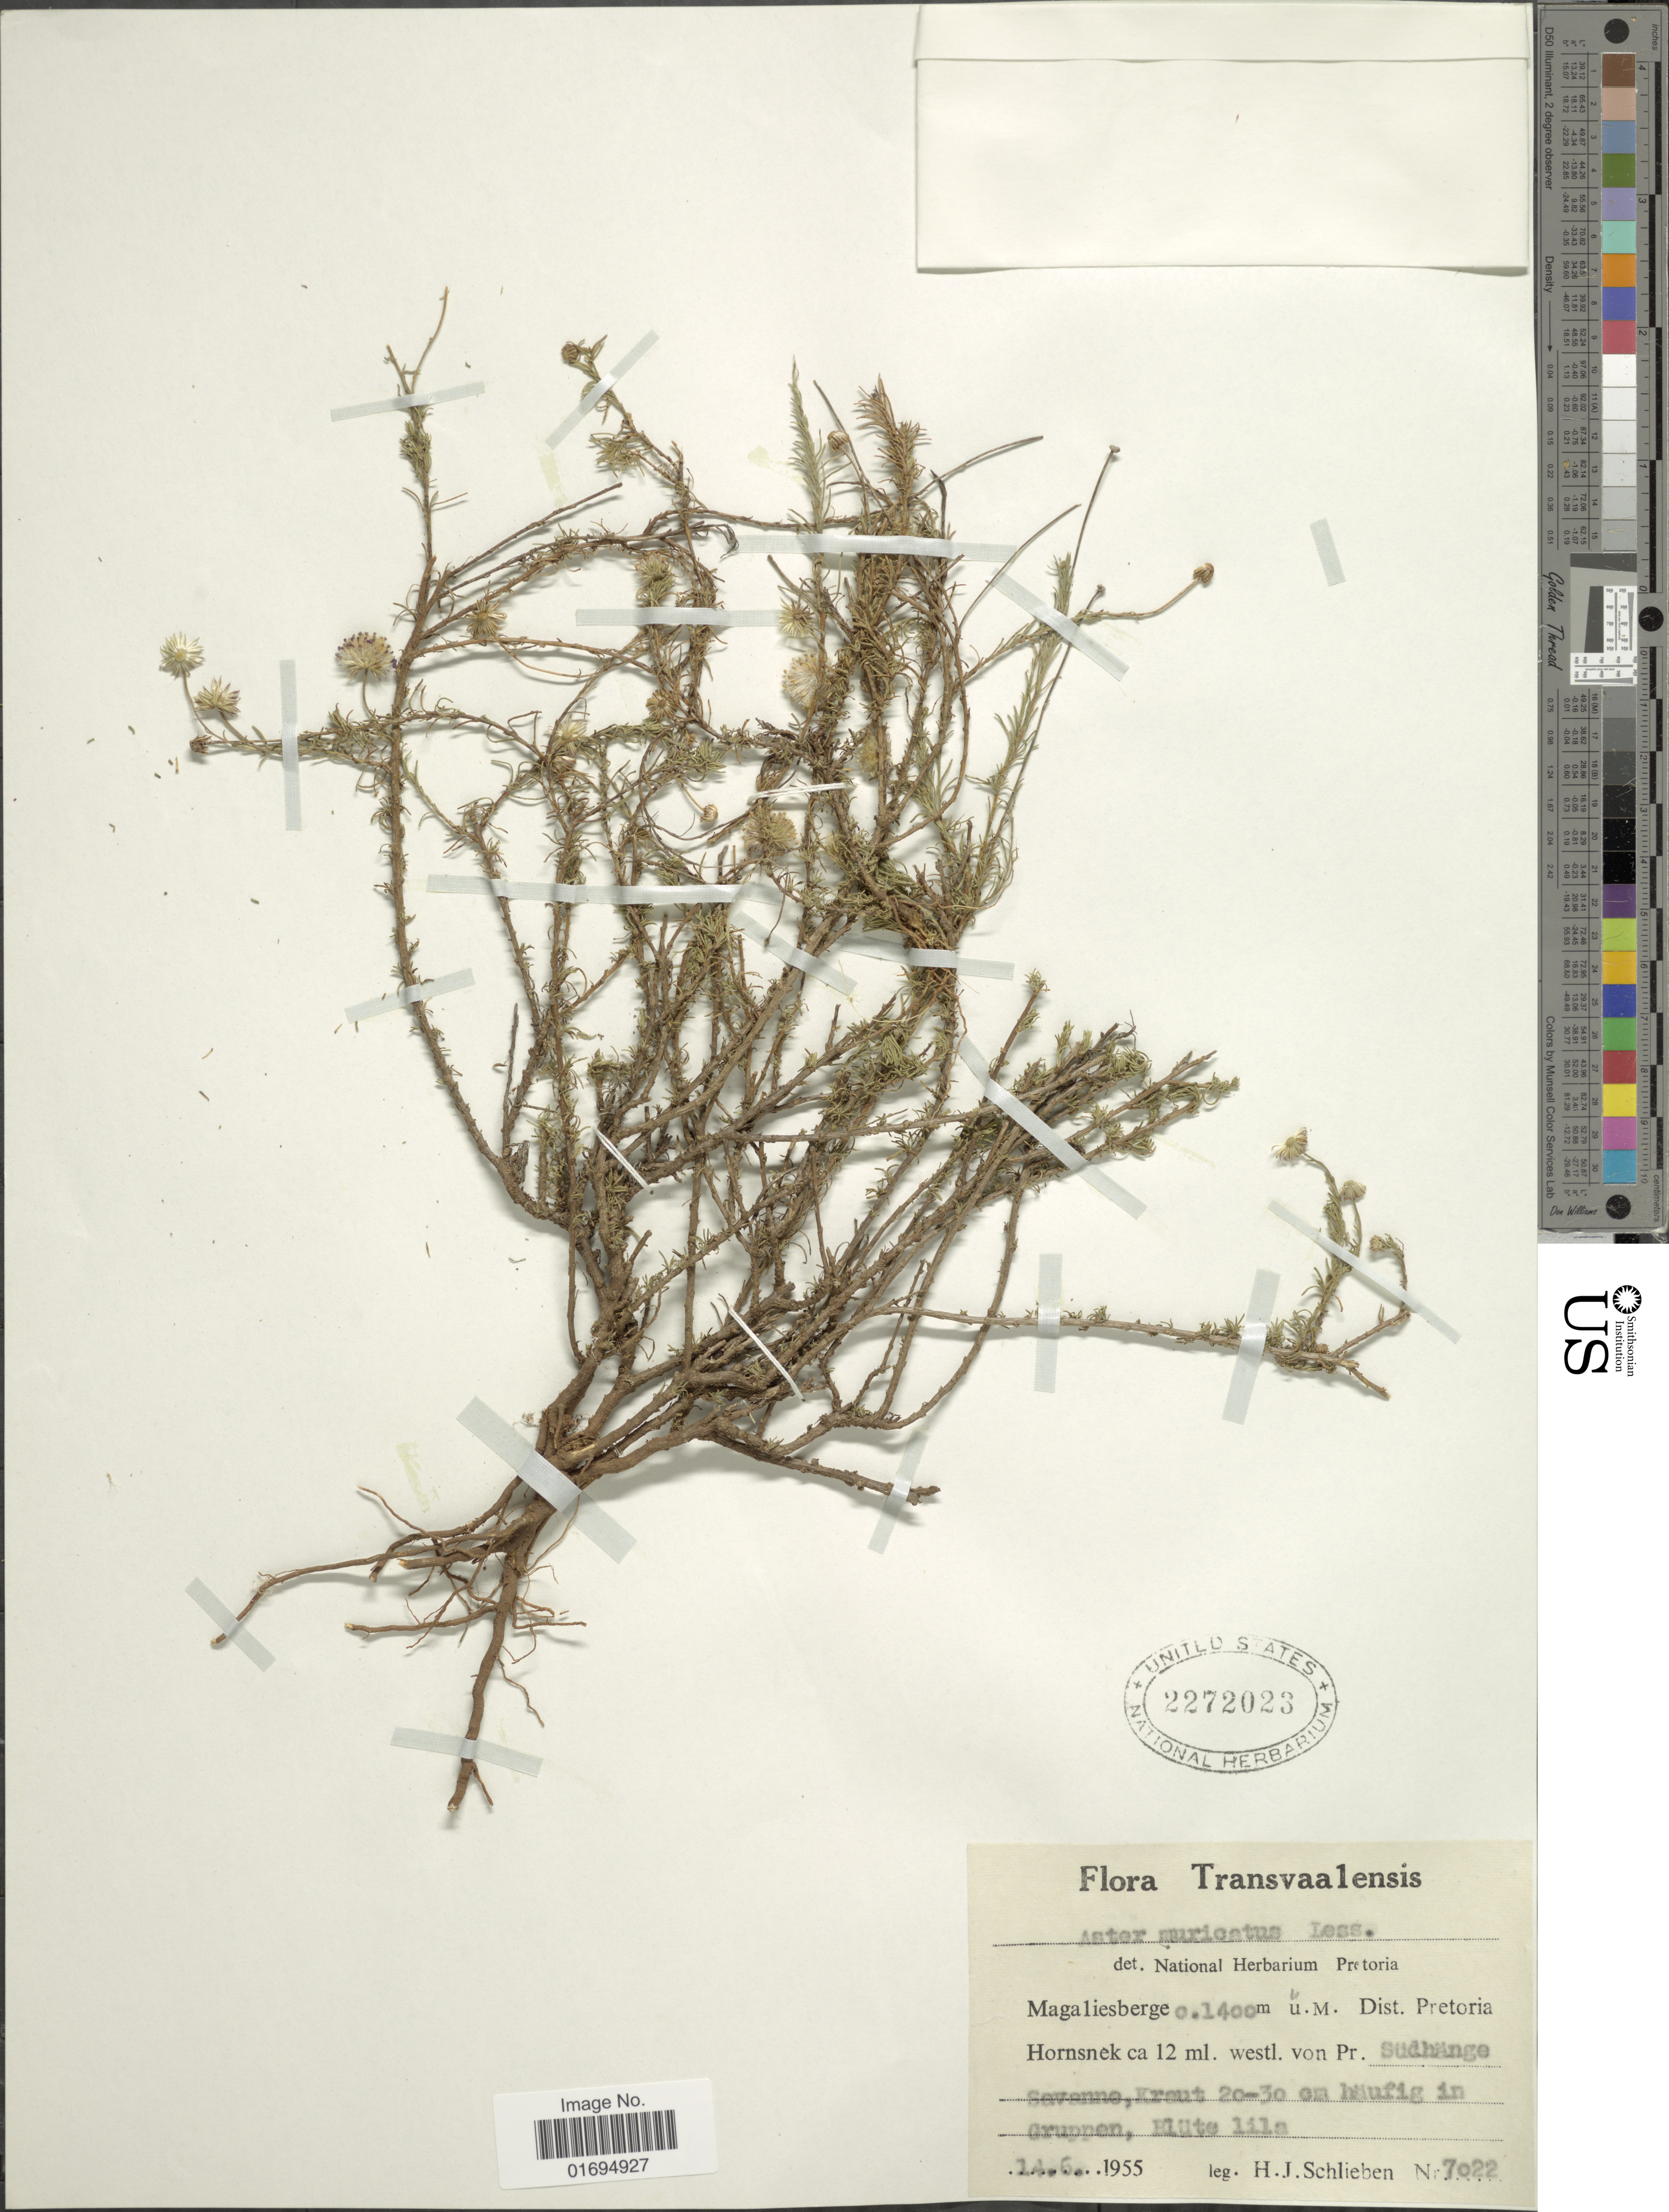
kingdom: Plantae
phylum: Tracheophyta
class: Magnoliopsida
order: Asterales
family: Asteraceae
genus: Felicia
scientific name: Felicia muricata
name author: (Thunb.) Nees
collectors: H. J. Schlieben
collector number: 7022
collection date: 1955-06-14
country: South Africa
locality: Transvaalensis, Magaliesberge, Dist. Pretoria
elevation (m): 1400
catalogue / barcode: US 2272023